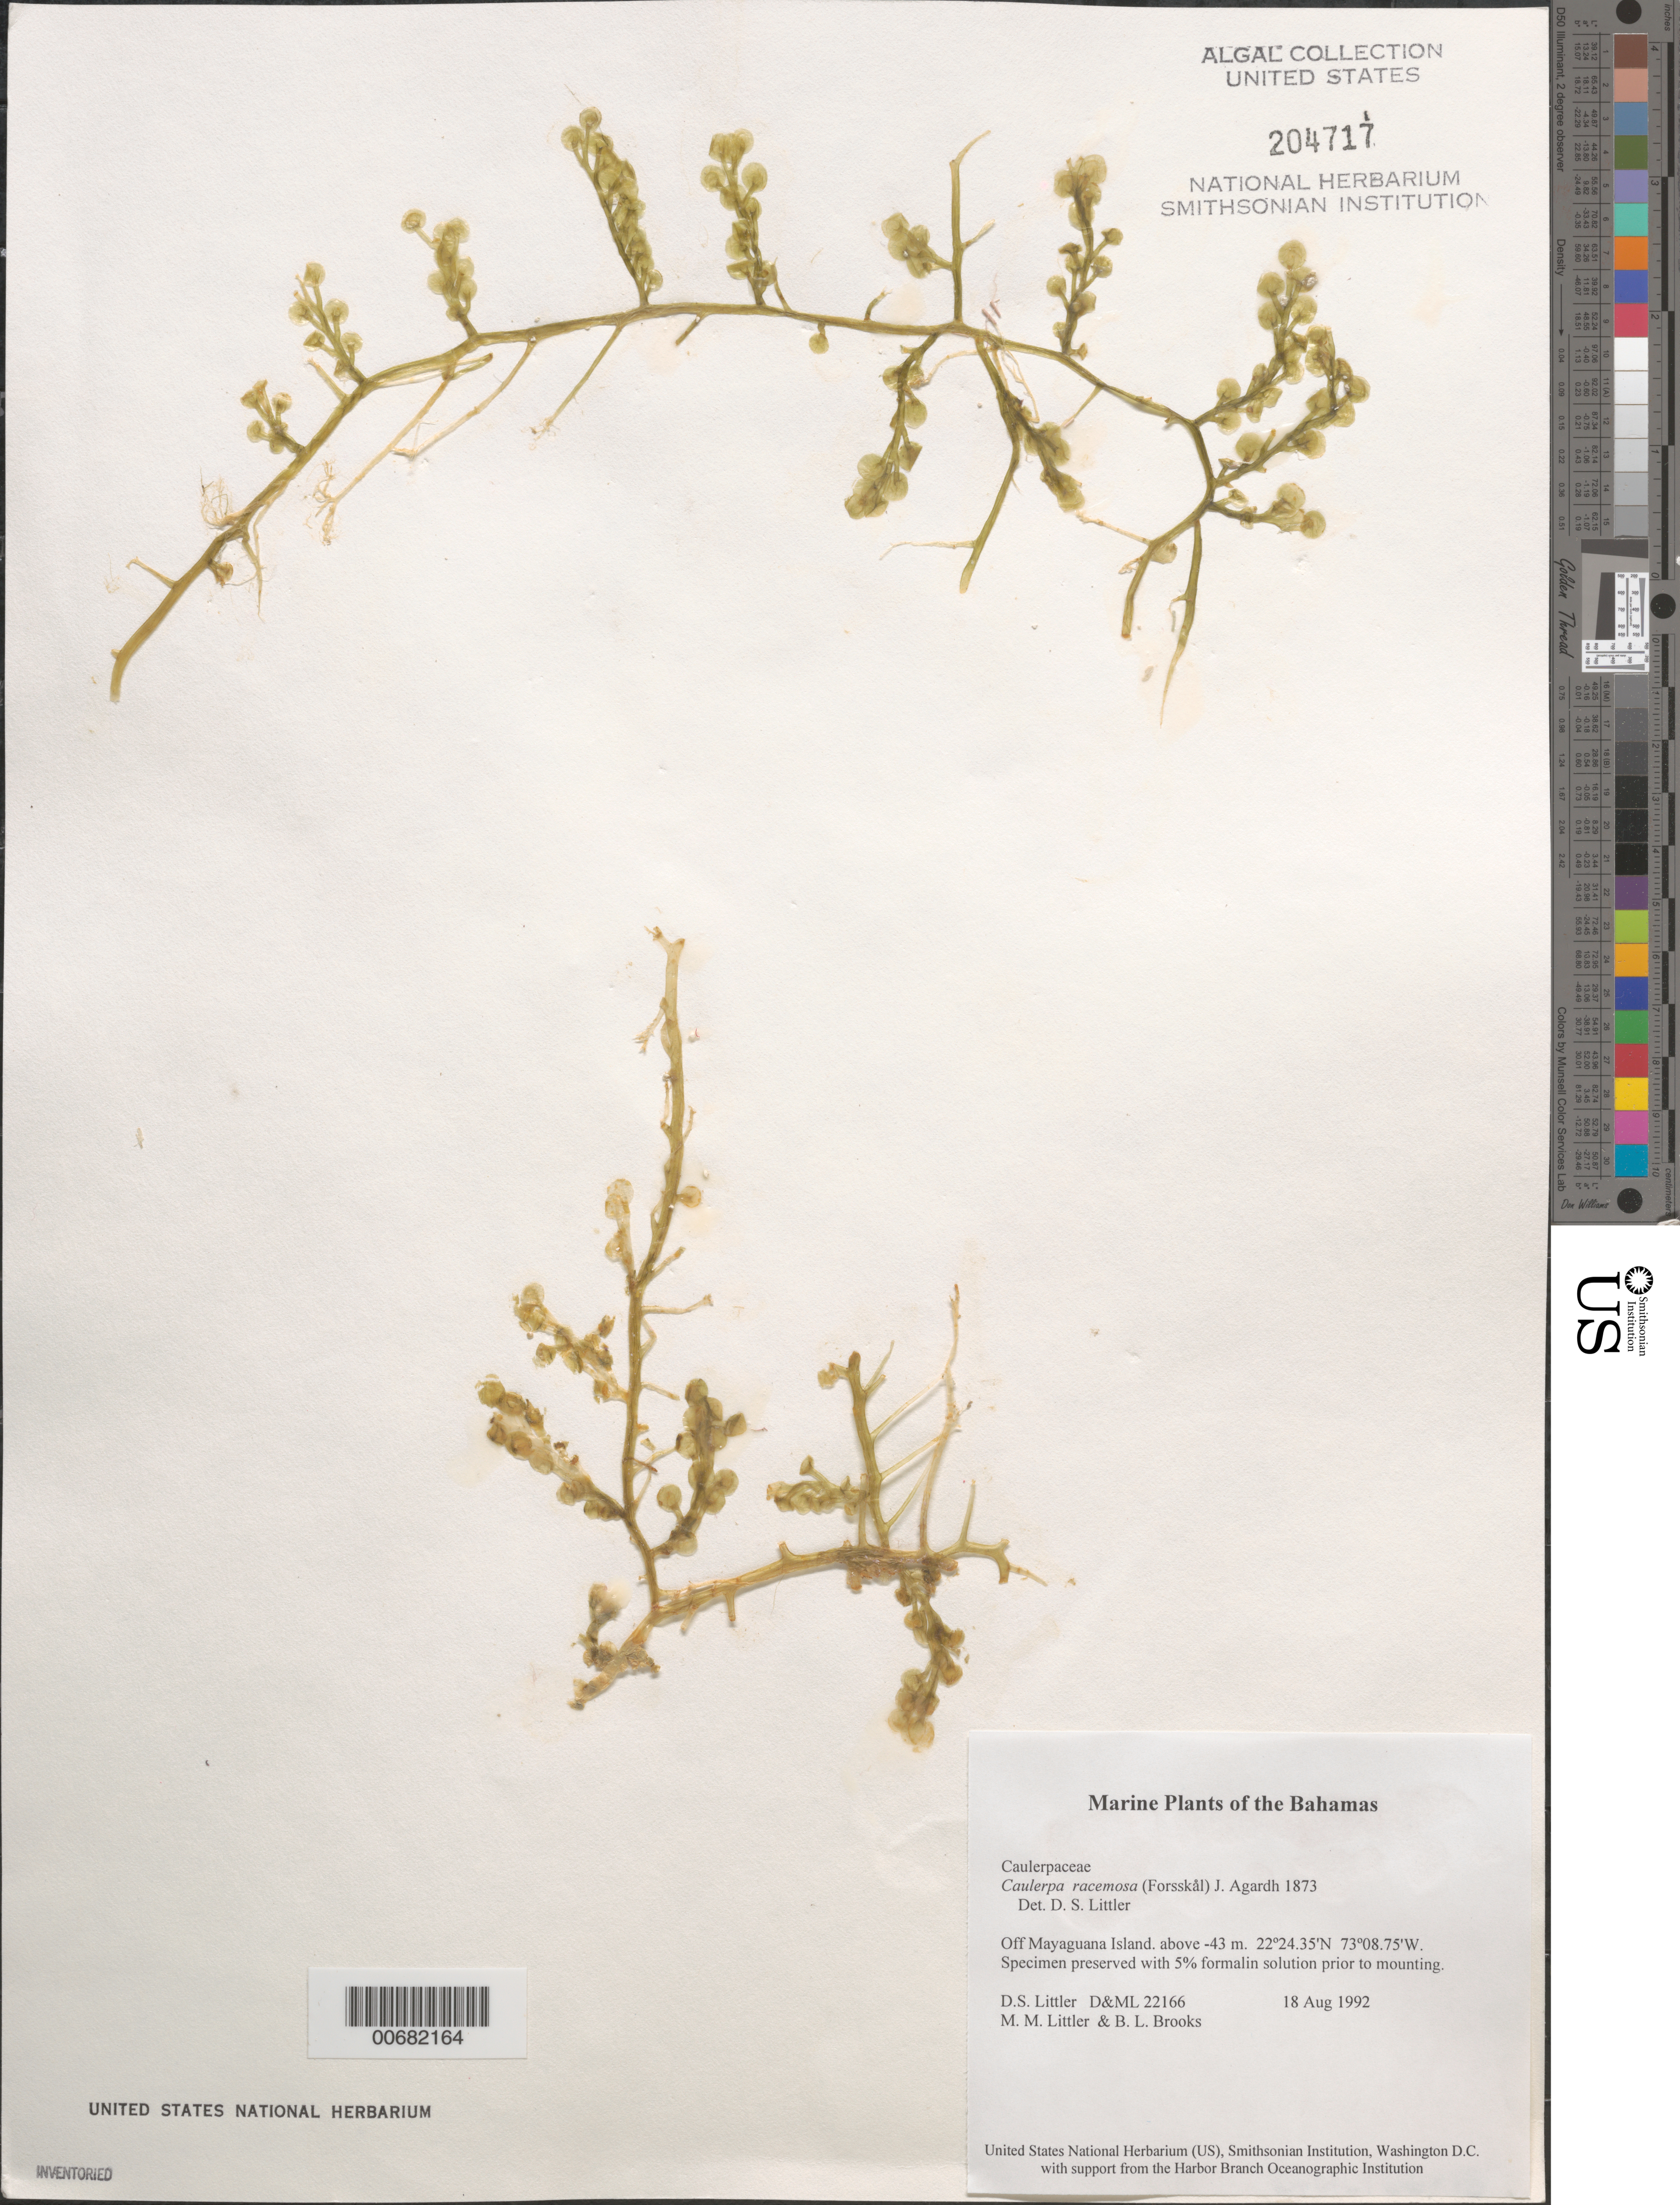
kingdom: Plantae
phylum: Chlorophyta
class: Ulvophyceae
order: Bryopsidales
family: Caulerpaceae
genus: Caulerpa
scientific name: Caulerpa racemosa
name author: (Forssk.) J. Agardh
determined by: Littler, D. S.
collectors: D. S. Littler, M. M. Littler & B. Brooks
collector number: D&ML 22166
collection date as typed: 18 Aug 1992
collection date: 1992-08-18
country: Bahamas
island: Mayaguana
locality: Off Mayaguana [Island]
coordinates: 22 24.35' N, 73 08.75' W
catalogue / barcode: US 204717